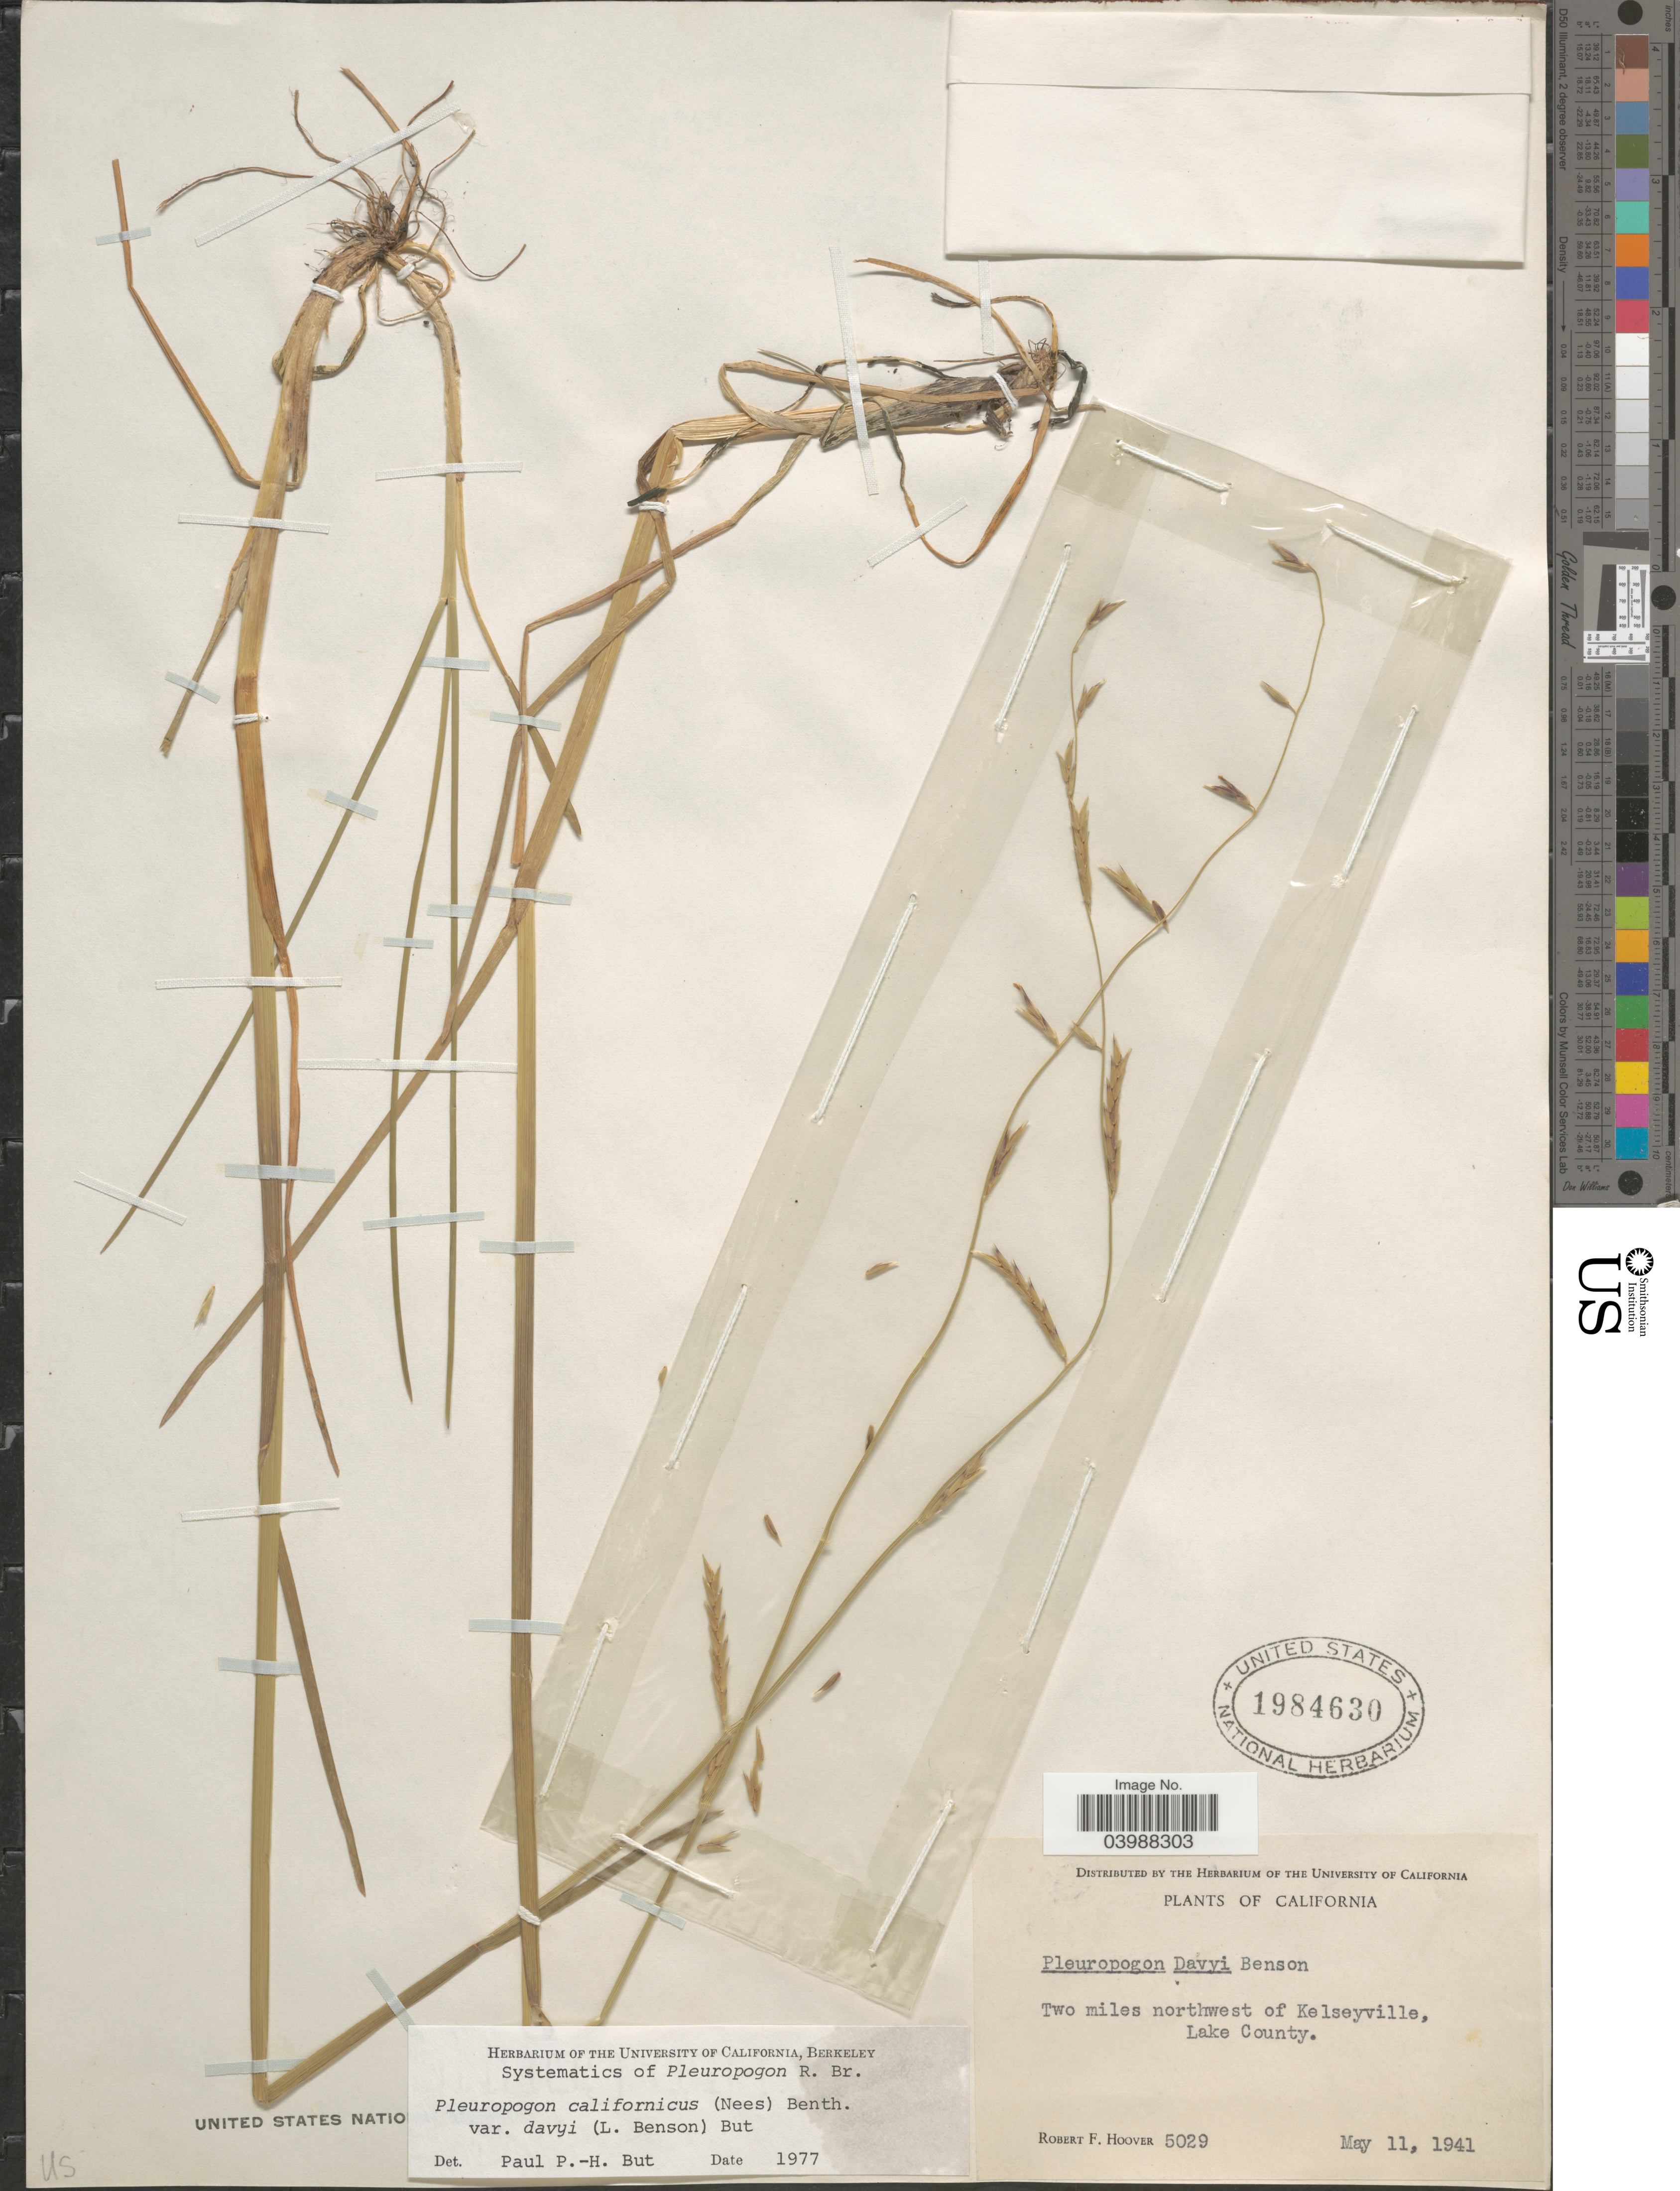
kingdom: Plantae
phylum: Tracheophyta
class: Liliopsida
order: Poales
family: Poaceae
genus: Pleuropogon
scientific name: Pleuropogon californicus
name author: (Nees) Benth. ex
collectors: R. F. Hoover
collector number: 5029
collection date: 1941-05-11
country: United States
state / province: California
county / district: Lake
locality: Two miles northwest of Kelseyville, Lake County.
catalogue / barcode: US 1984630